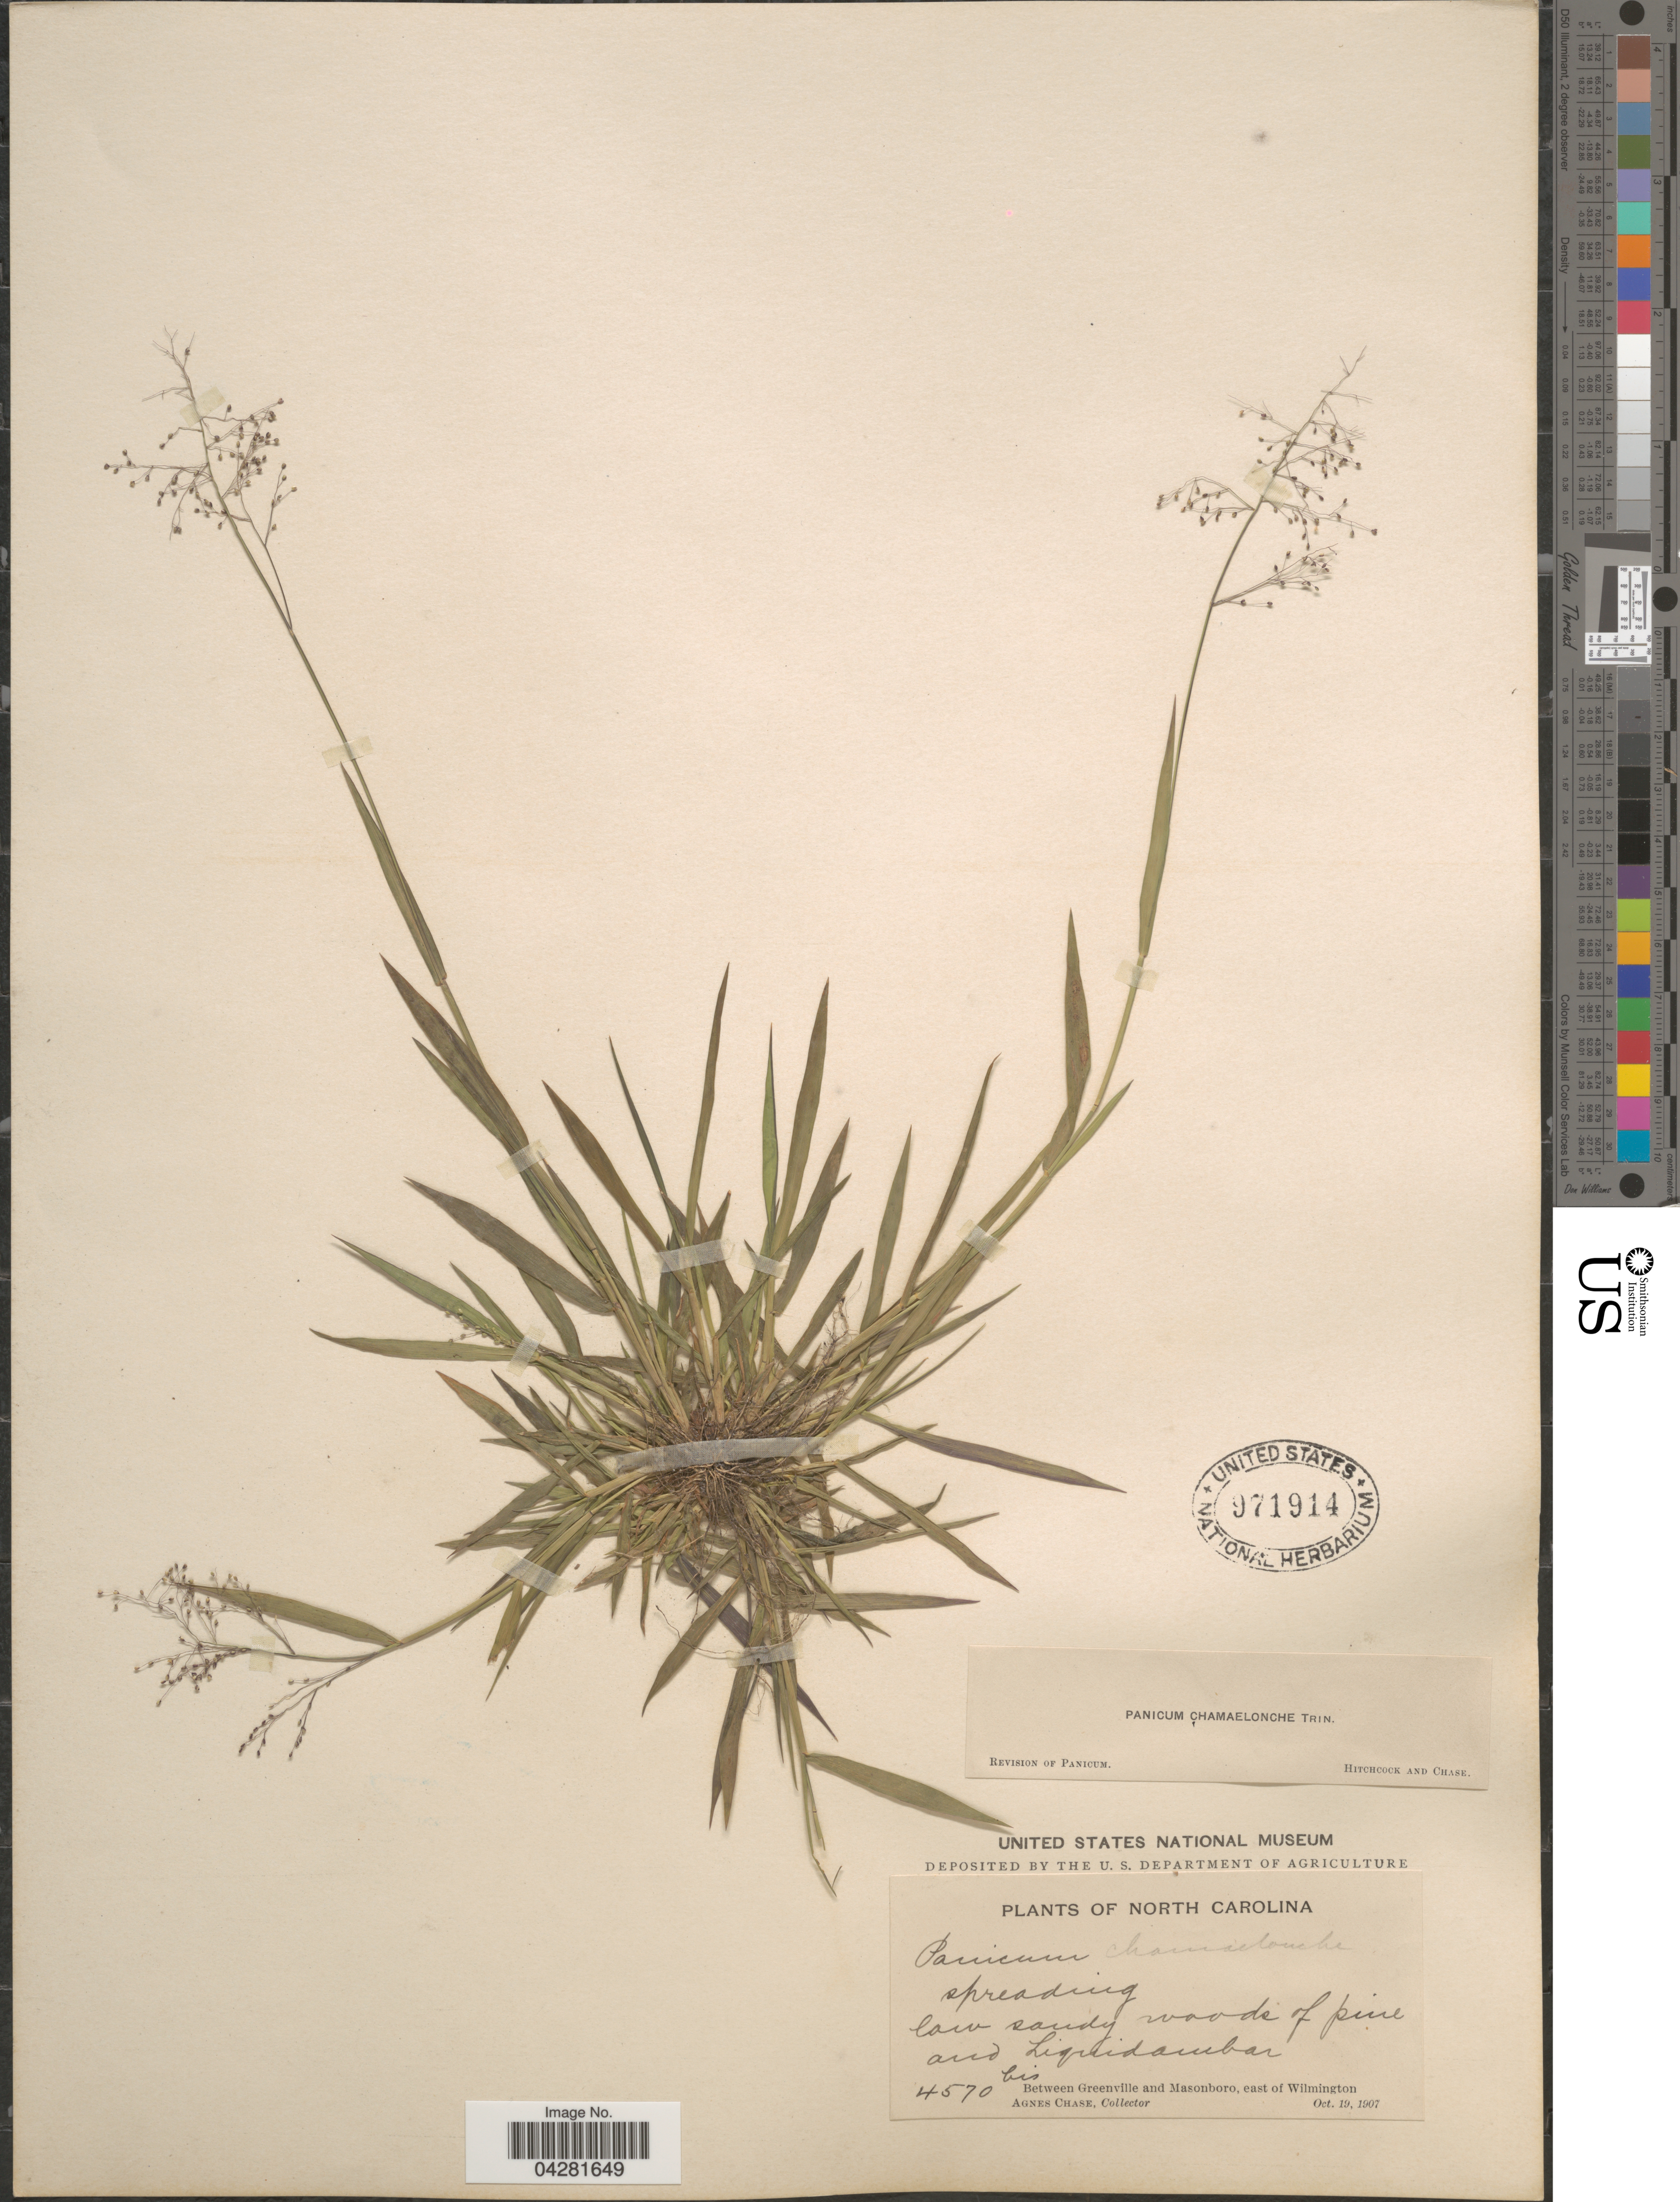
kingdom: Plantae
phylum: Tracheophyta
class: Liliopsida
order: Poales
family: Poaceae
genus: Dichanthelium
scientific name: Dichanthelium ensifolium var. ensifolium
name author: (Baldwin ex Elliot) Gould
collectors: A. Chase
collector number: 4570bis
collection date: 1907-10-19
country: United States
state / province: North Carolina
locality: Between Greenville and Masonboro, east of Wilmington.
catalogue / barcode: US 971914